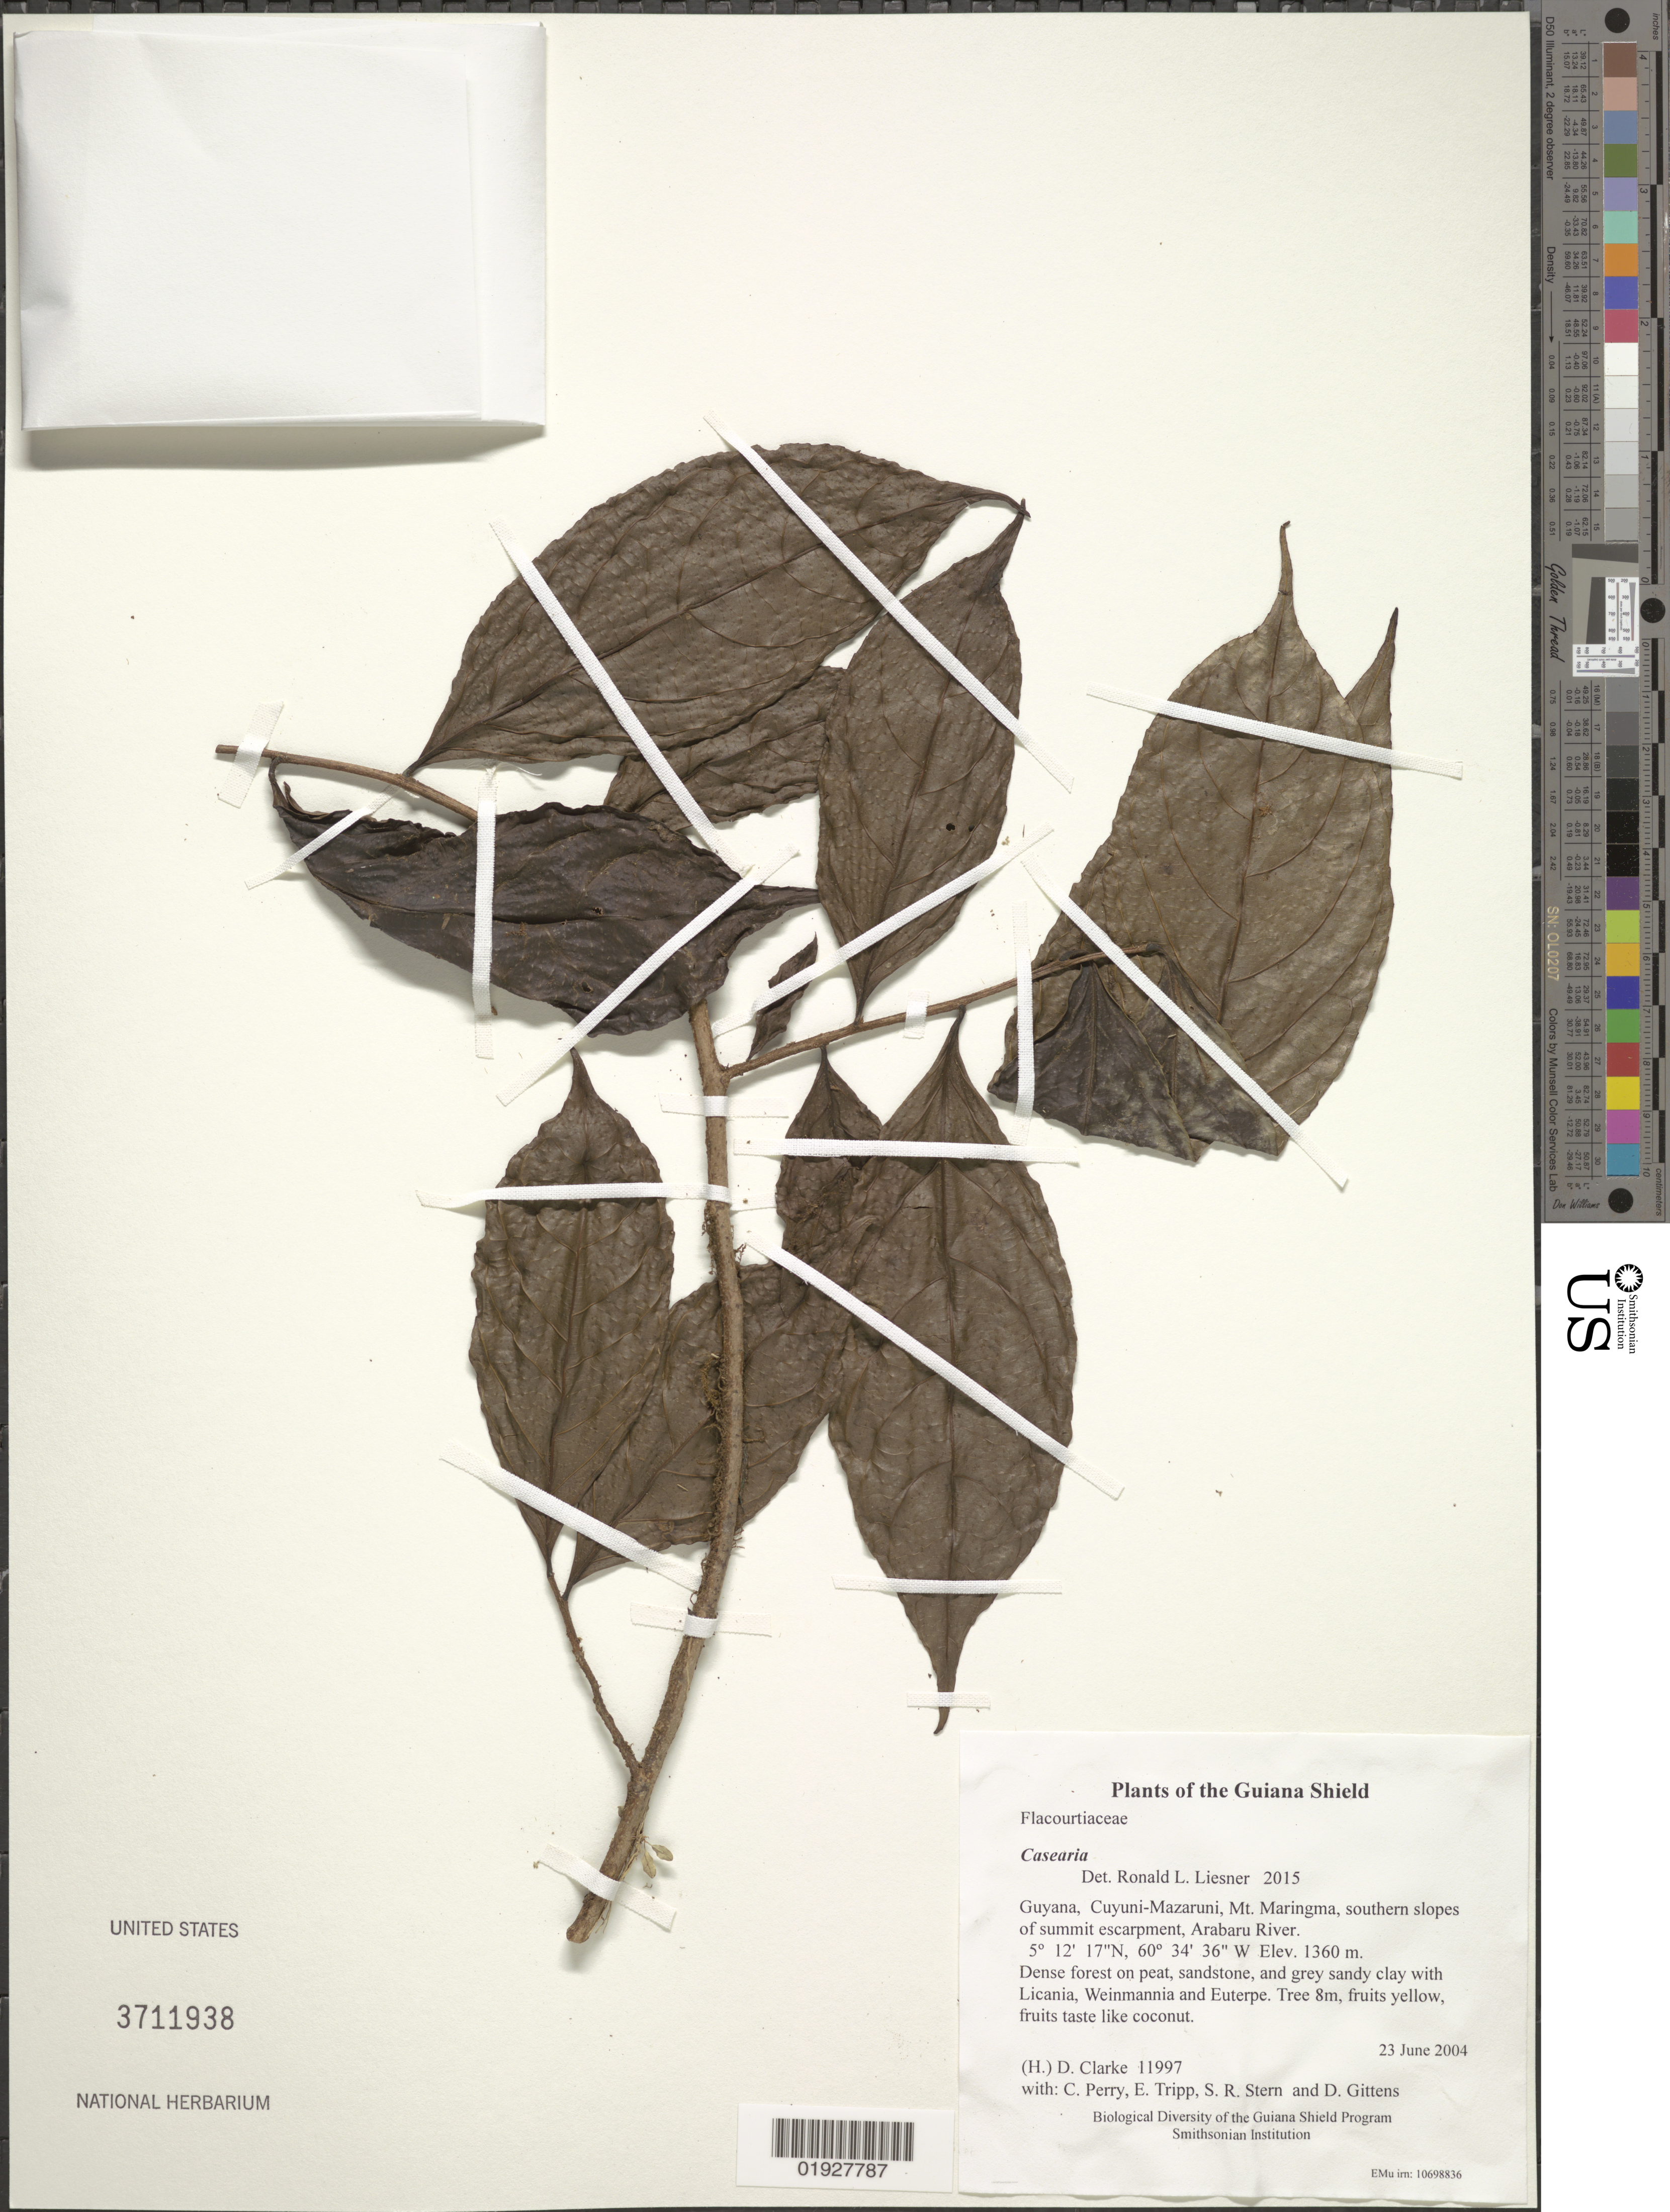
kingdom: Plantae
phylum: Tracheophyta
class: Magnoliopsida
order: Malpighiales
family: Salicaceae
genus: Casearia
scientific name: Casearia pitumba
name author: Sleumer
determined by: Zmarzty, Sue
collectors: H. D. Clarke, C. Perry, E. Tripp, S. R. Stern & D. Gittens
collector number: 11997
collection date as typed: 23 June 2004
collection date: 2004-06-23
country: Guyana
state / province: Cuyuni-Mazaruni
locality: Mt. Maringma, southern slopes of summit escarpment, Arabaru River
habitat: Dense forest on peat, sandstone, and grey sandy clay with Licania, Weinmannia and Euterpe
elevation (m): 1360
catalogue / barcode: US 3711938